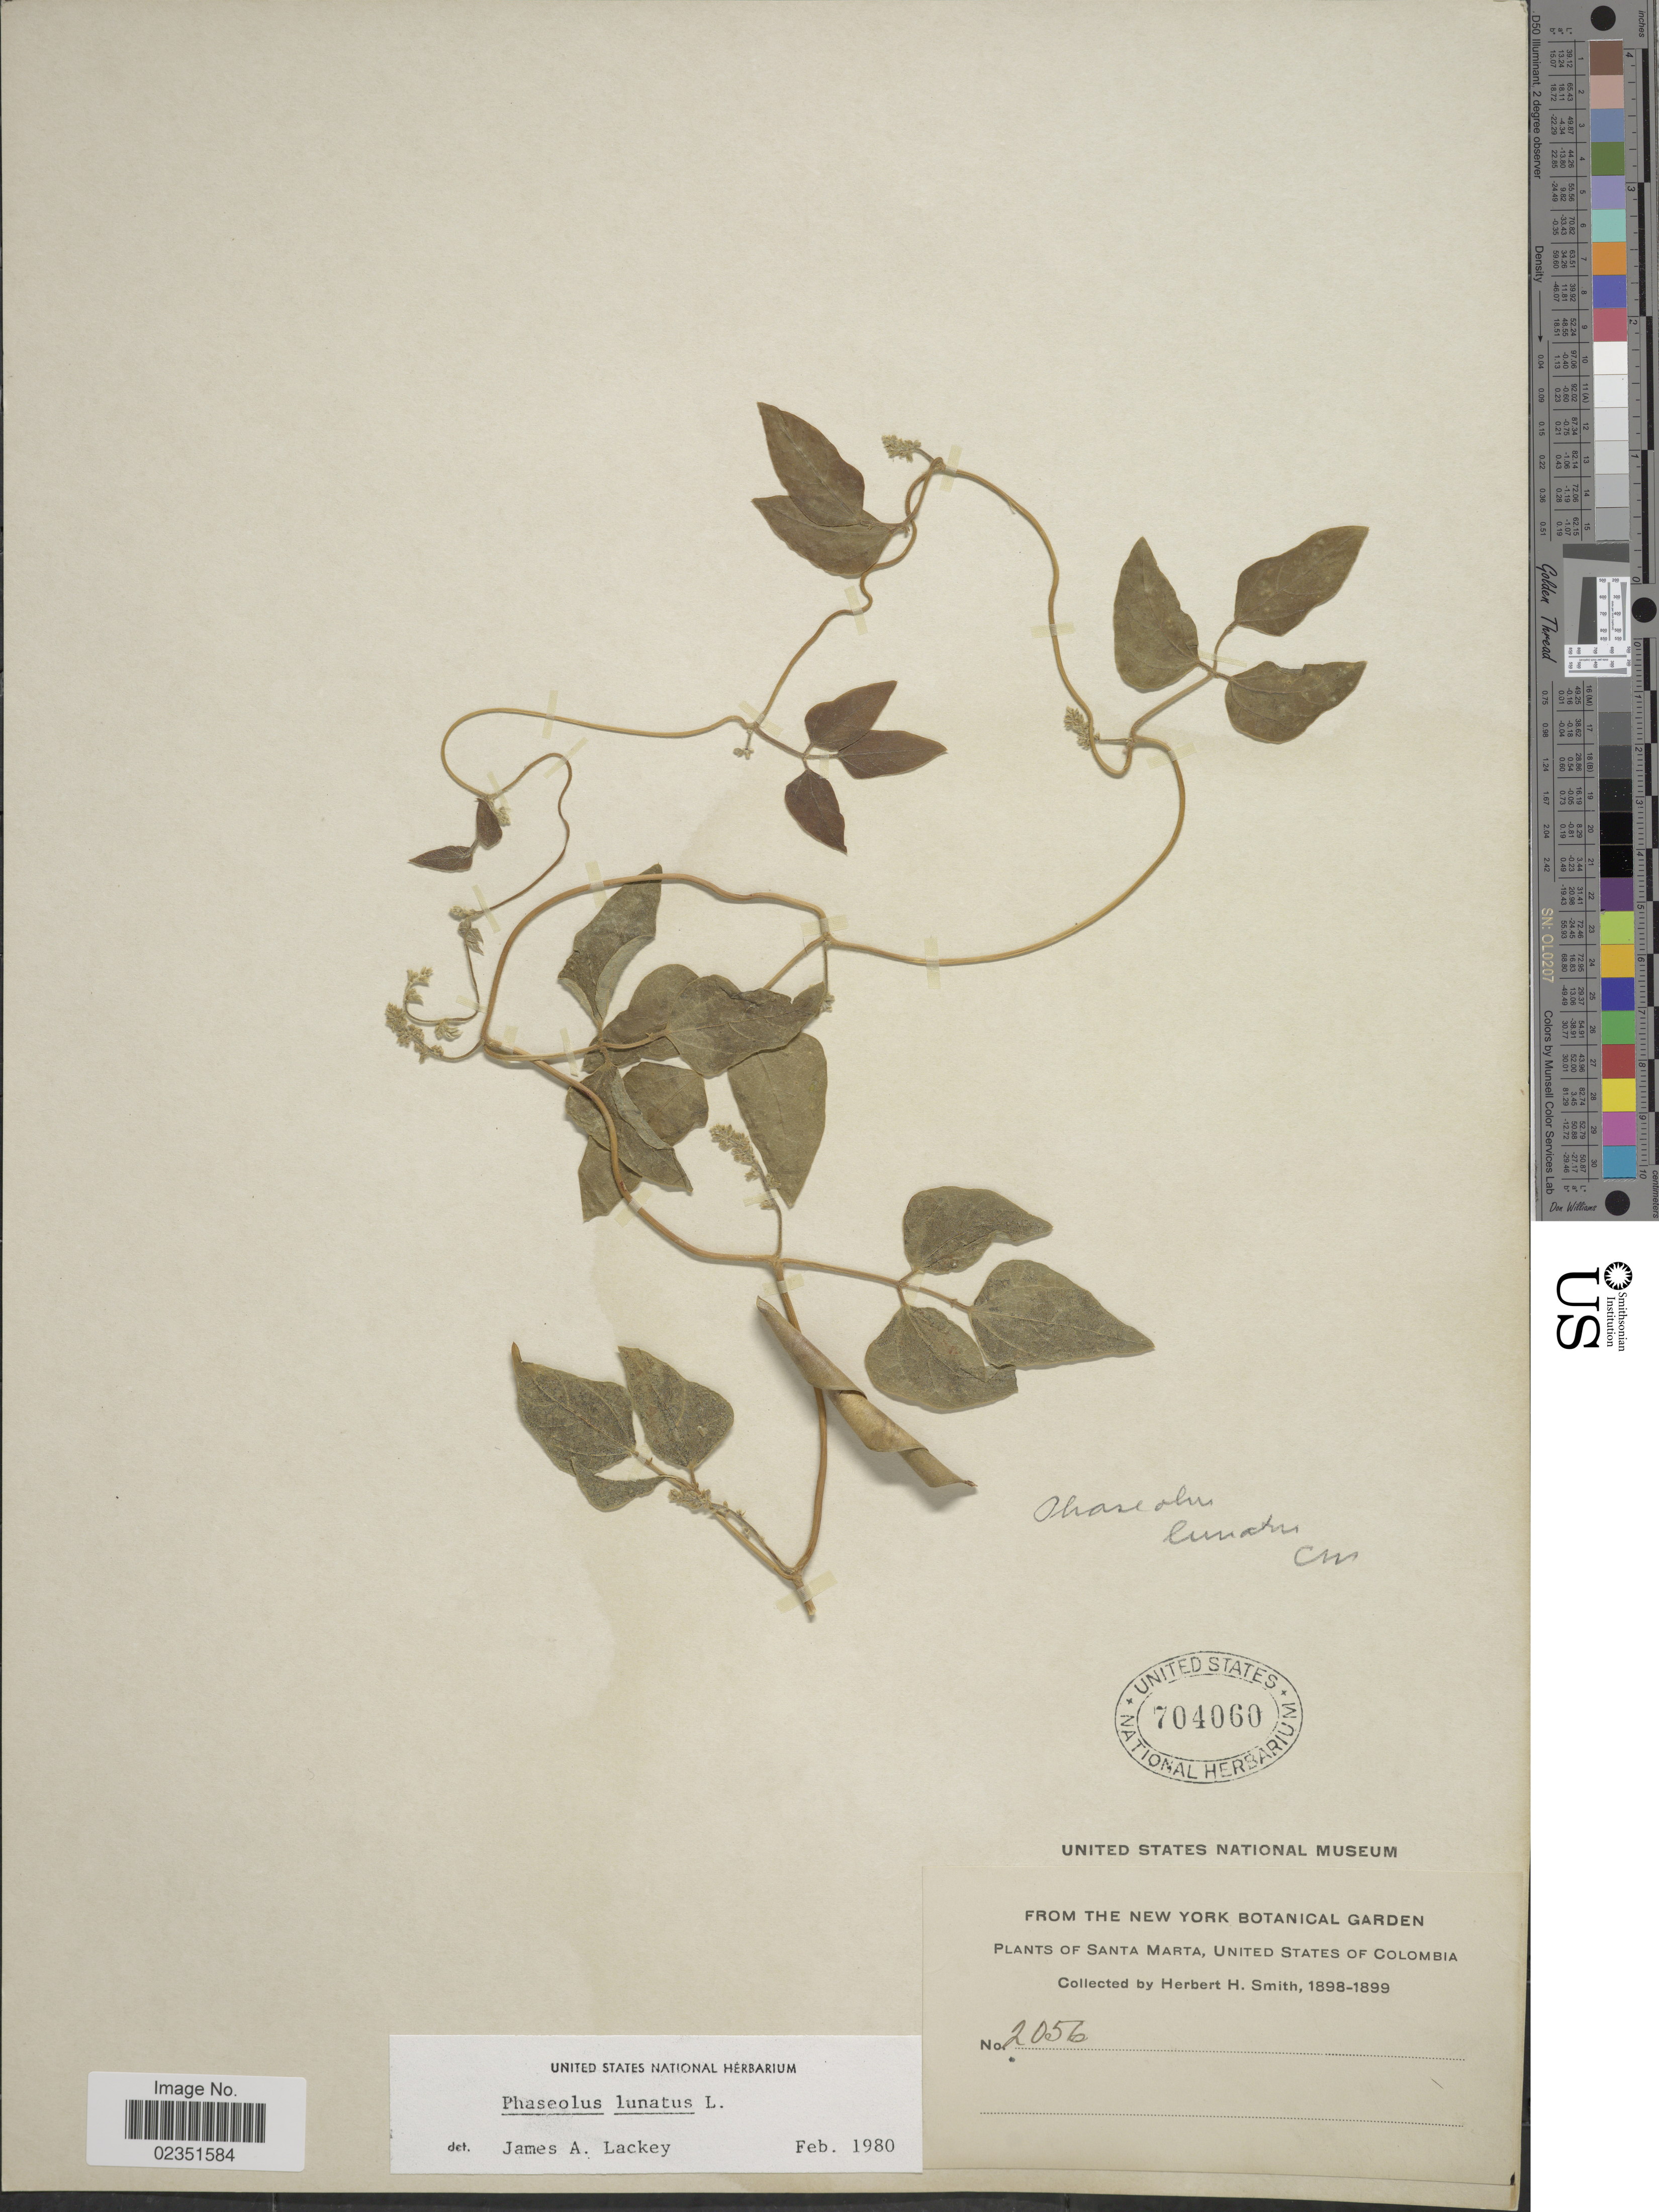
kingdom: Plantae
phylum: Tracheophyta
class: Magnoliopsida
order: Fabales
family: Fabaceae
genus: Phaseolus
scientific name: Phaseolus lunatus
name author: L.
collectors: Herbert H. Smith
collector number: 2056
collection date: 1898/1899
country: Colombia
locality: Santa Marta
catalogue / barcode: US 704060